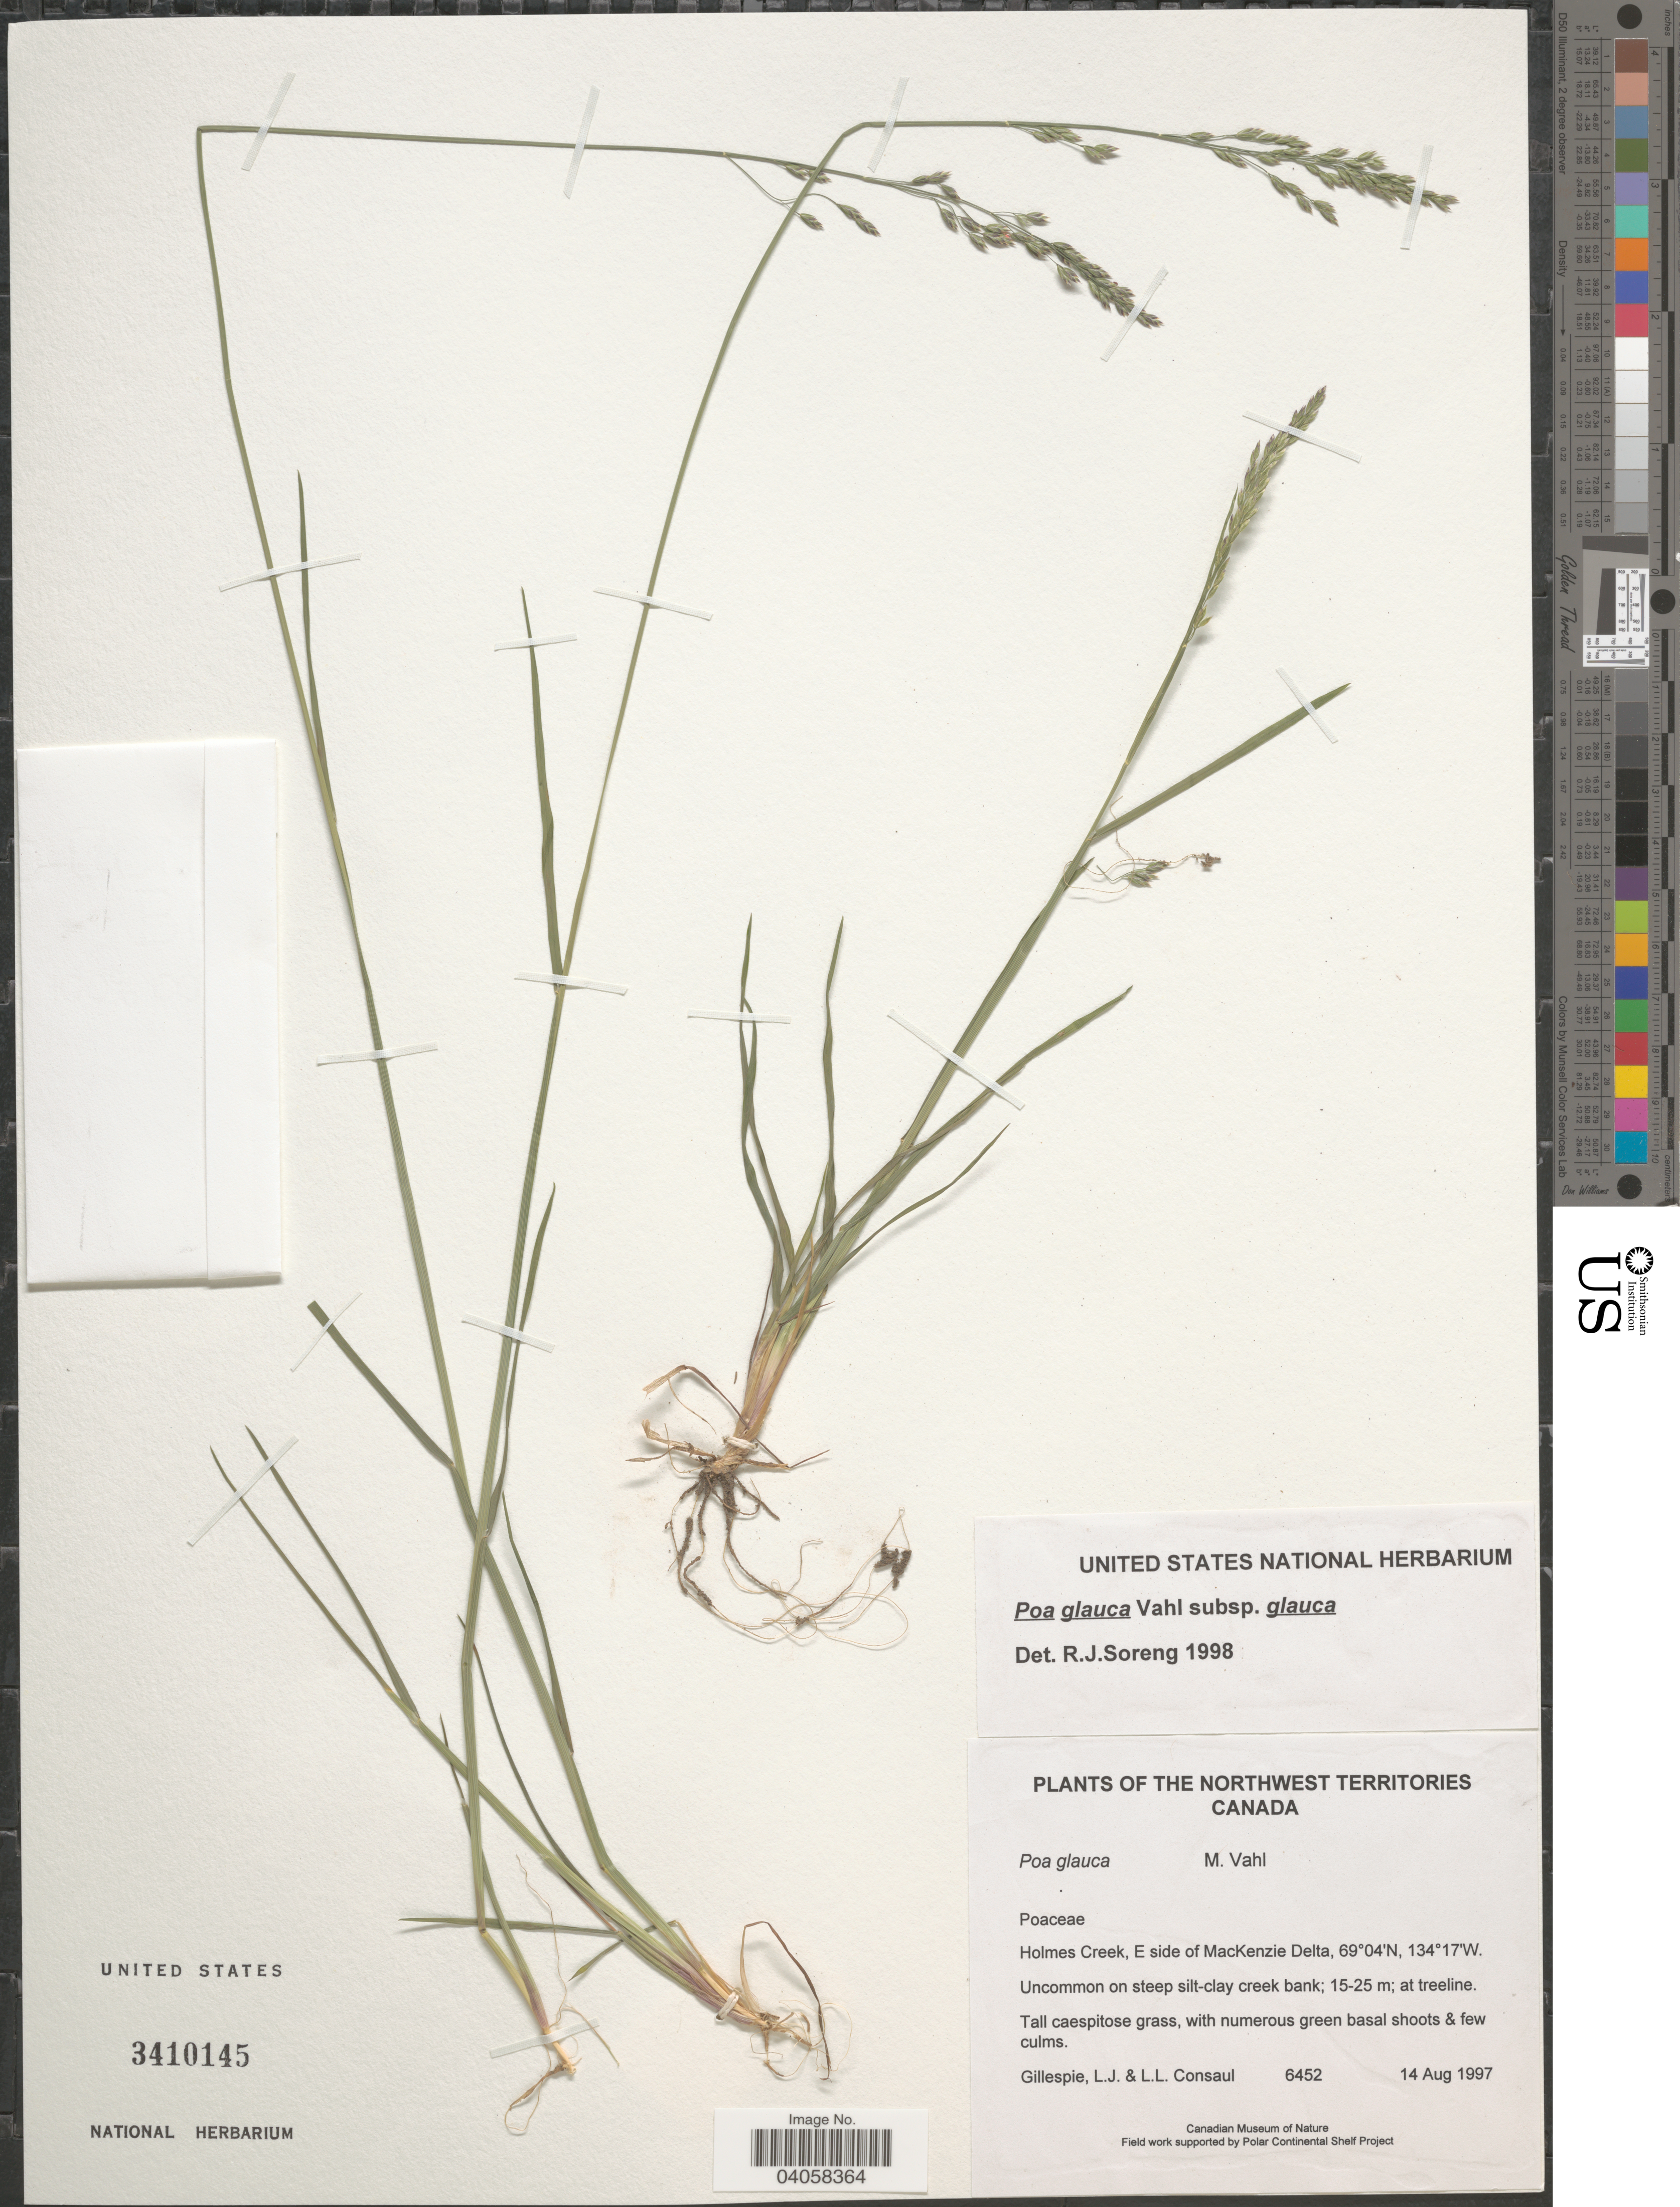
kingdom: Plantae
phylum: Tracheophyta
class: Liliopsida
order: Poales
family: Poaceae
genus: Poa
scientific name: Poa glauca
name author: Vahl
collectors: L. Gillespie & L. Consaul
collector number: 6452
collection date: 1997-08-14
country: Canada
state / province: Northwest Territories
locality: Holmes Creek, E side of MacKenzie Delta.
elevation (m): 15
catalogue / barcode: US 3410145